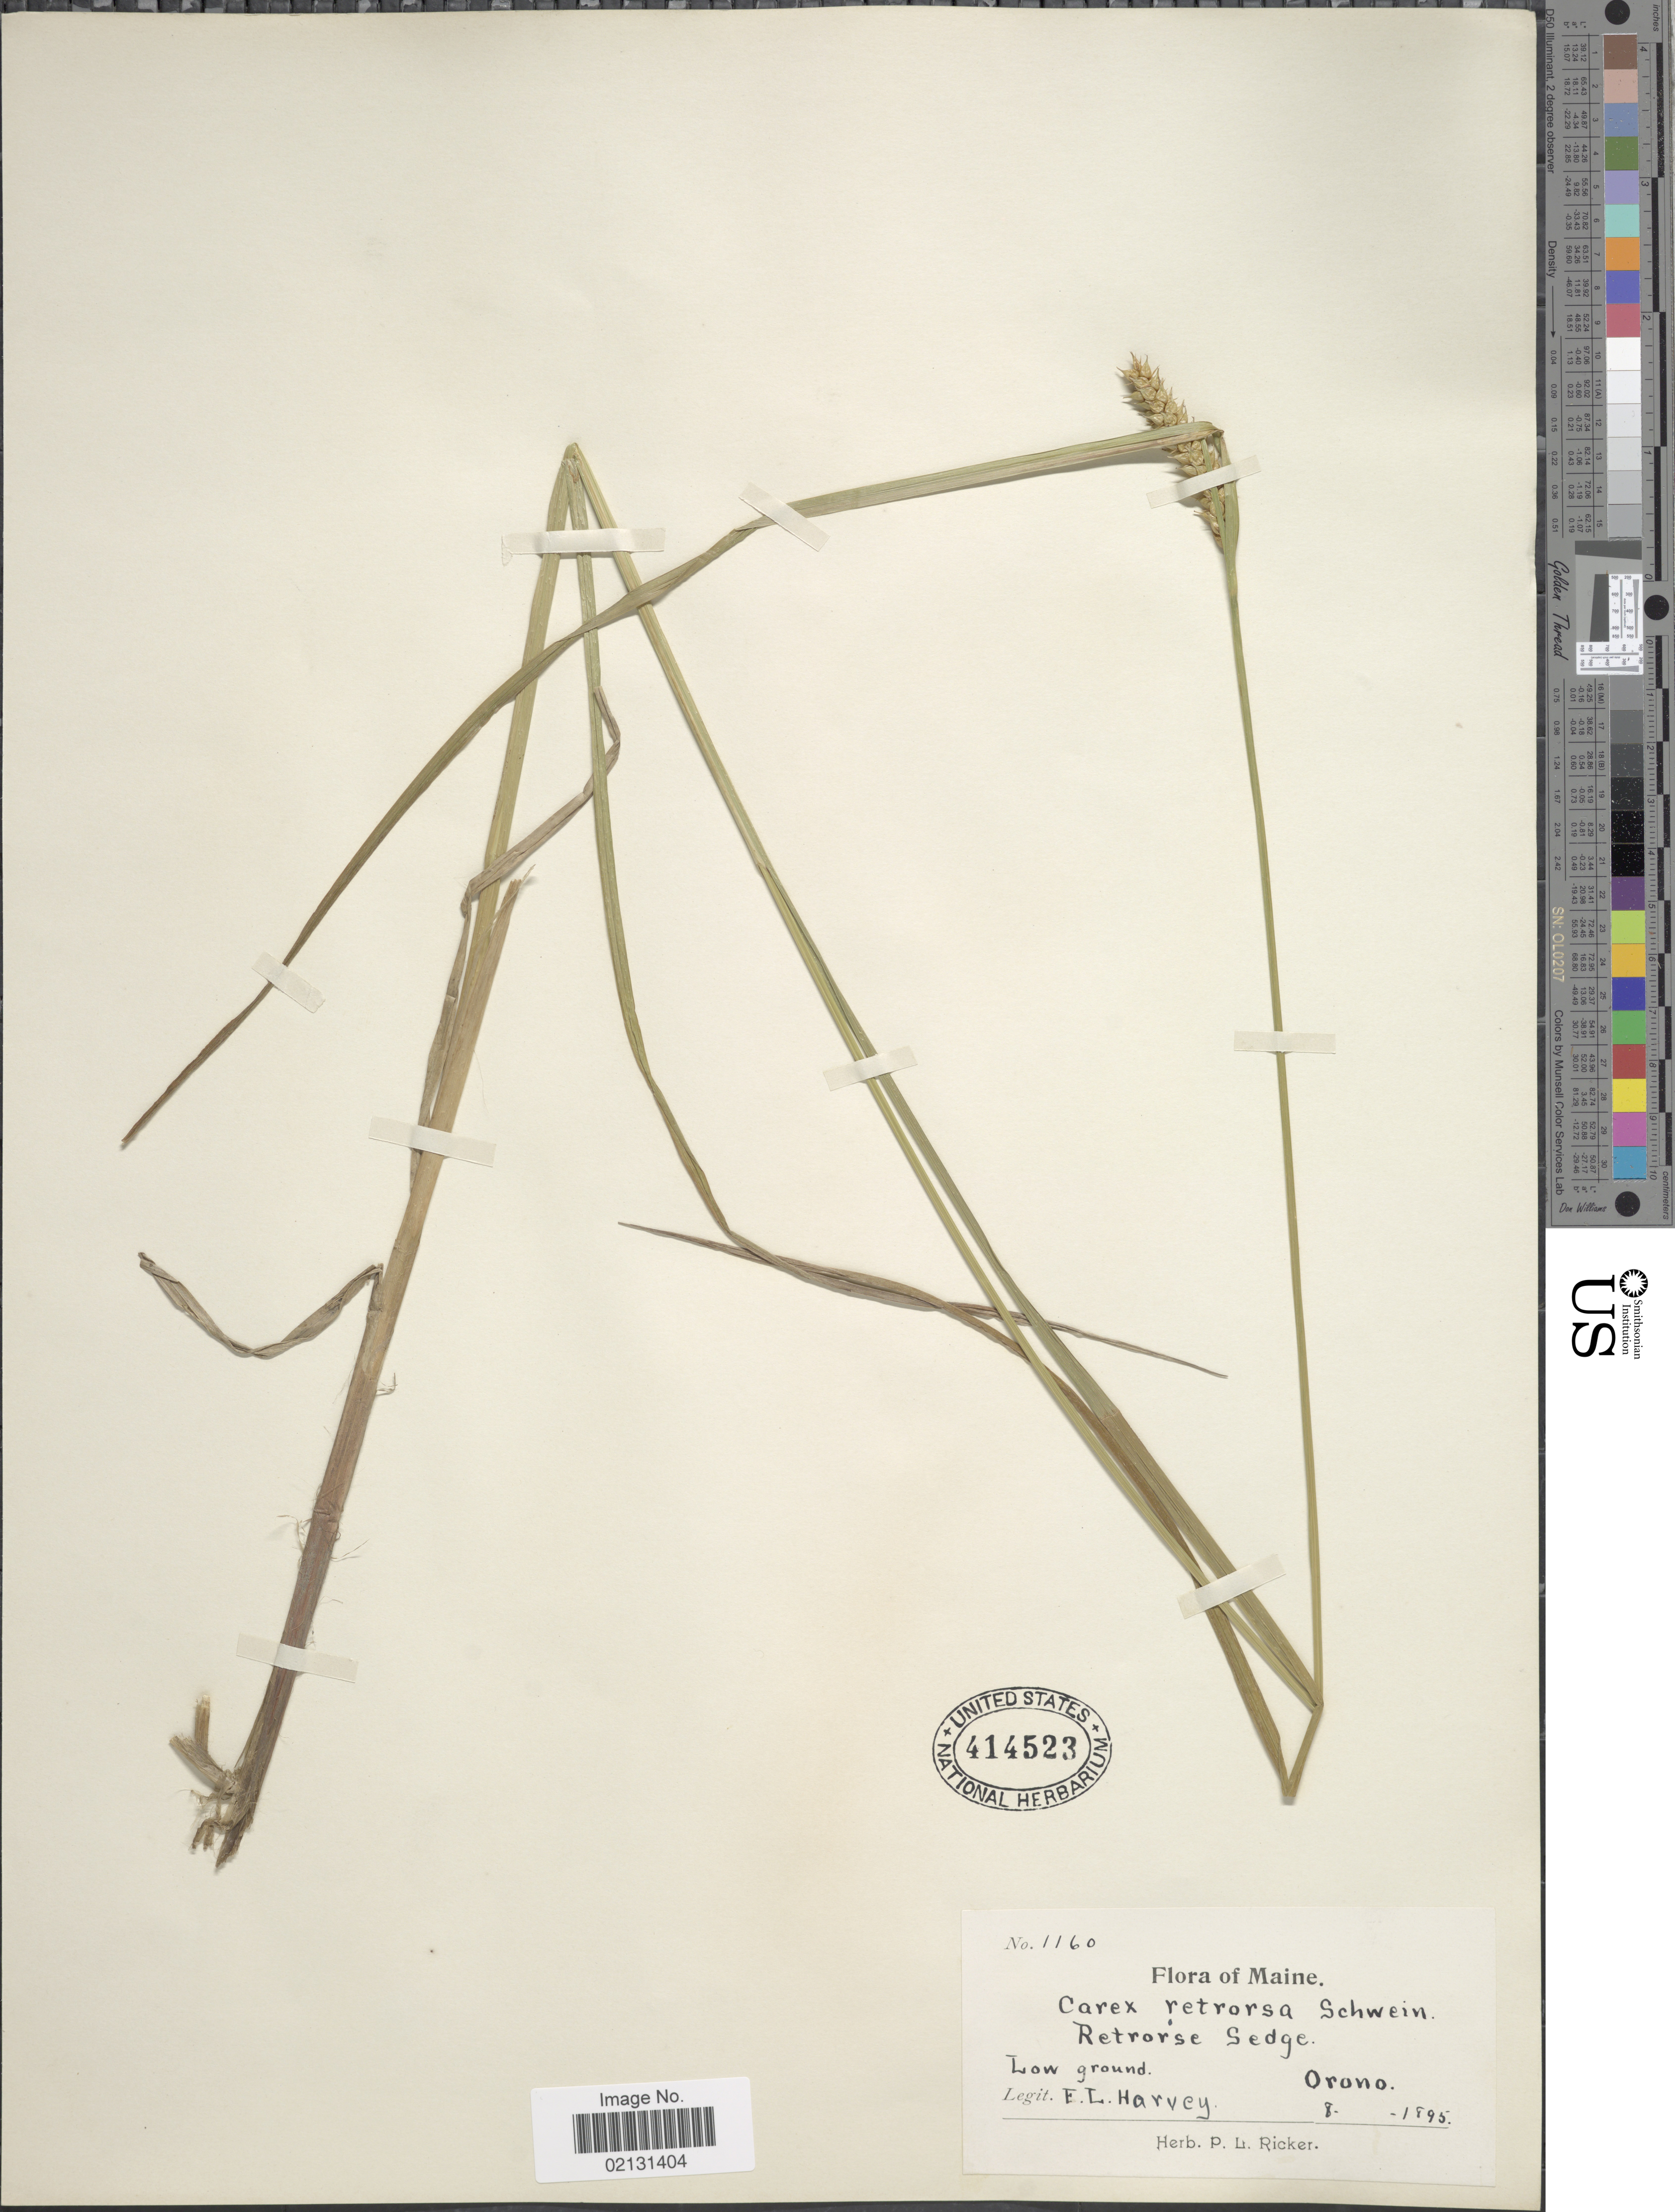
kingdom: Plantae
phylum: Tracheophyta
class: Liliopsida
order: Poales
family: Cyperaceae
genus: Carex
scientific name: Carex retrorsa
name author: Schwein.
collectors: F. L. Harvey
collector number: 1160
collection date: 1895-08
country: United States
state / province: Maine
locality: Retrorse Sedge, Orono.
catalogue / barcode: US 414523